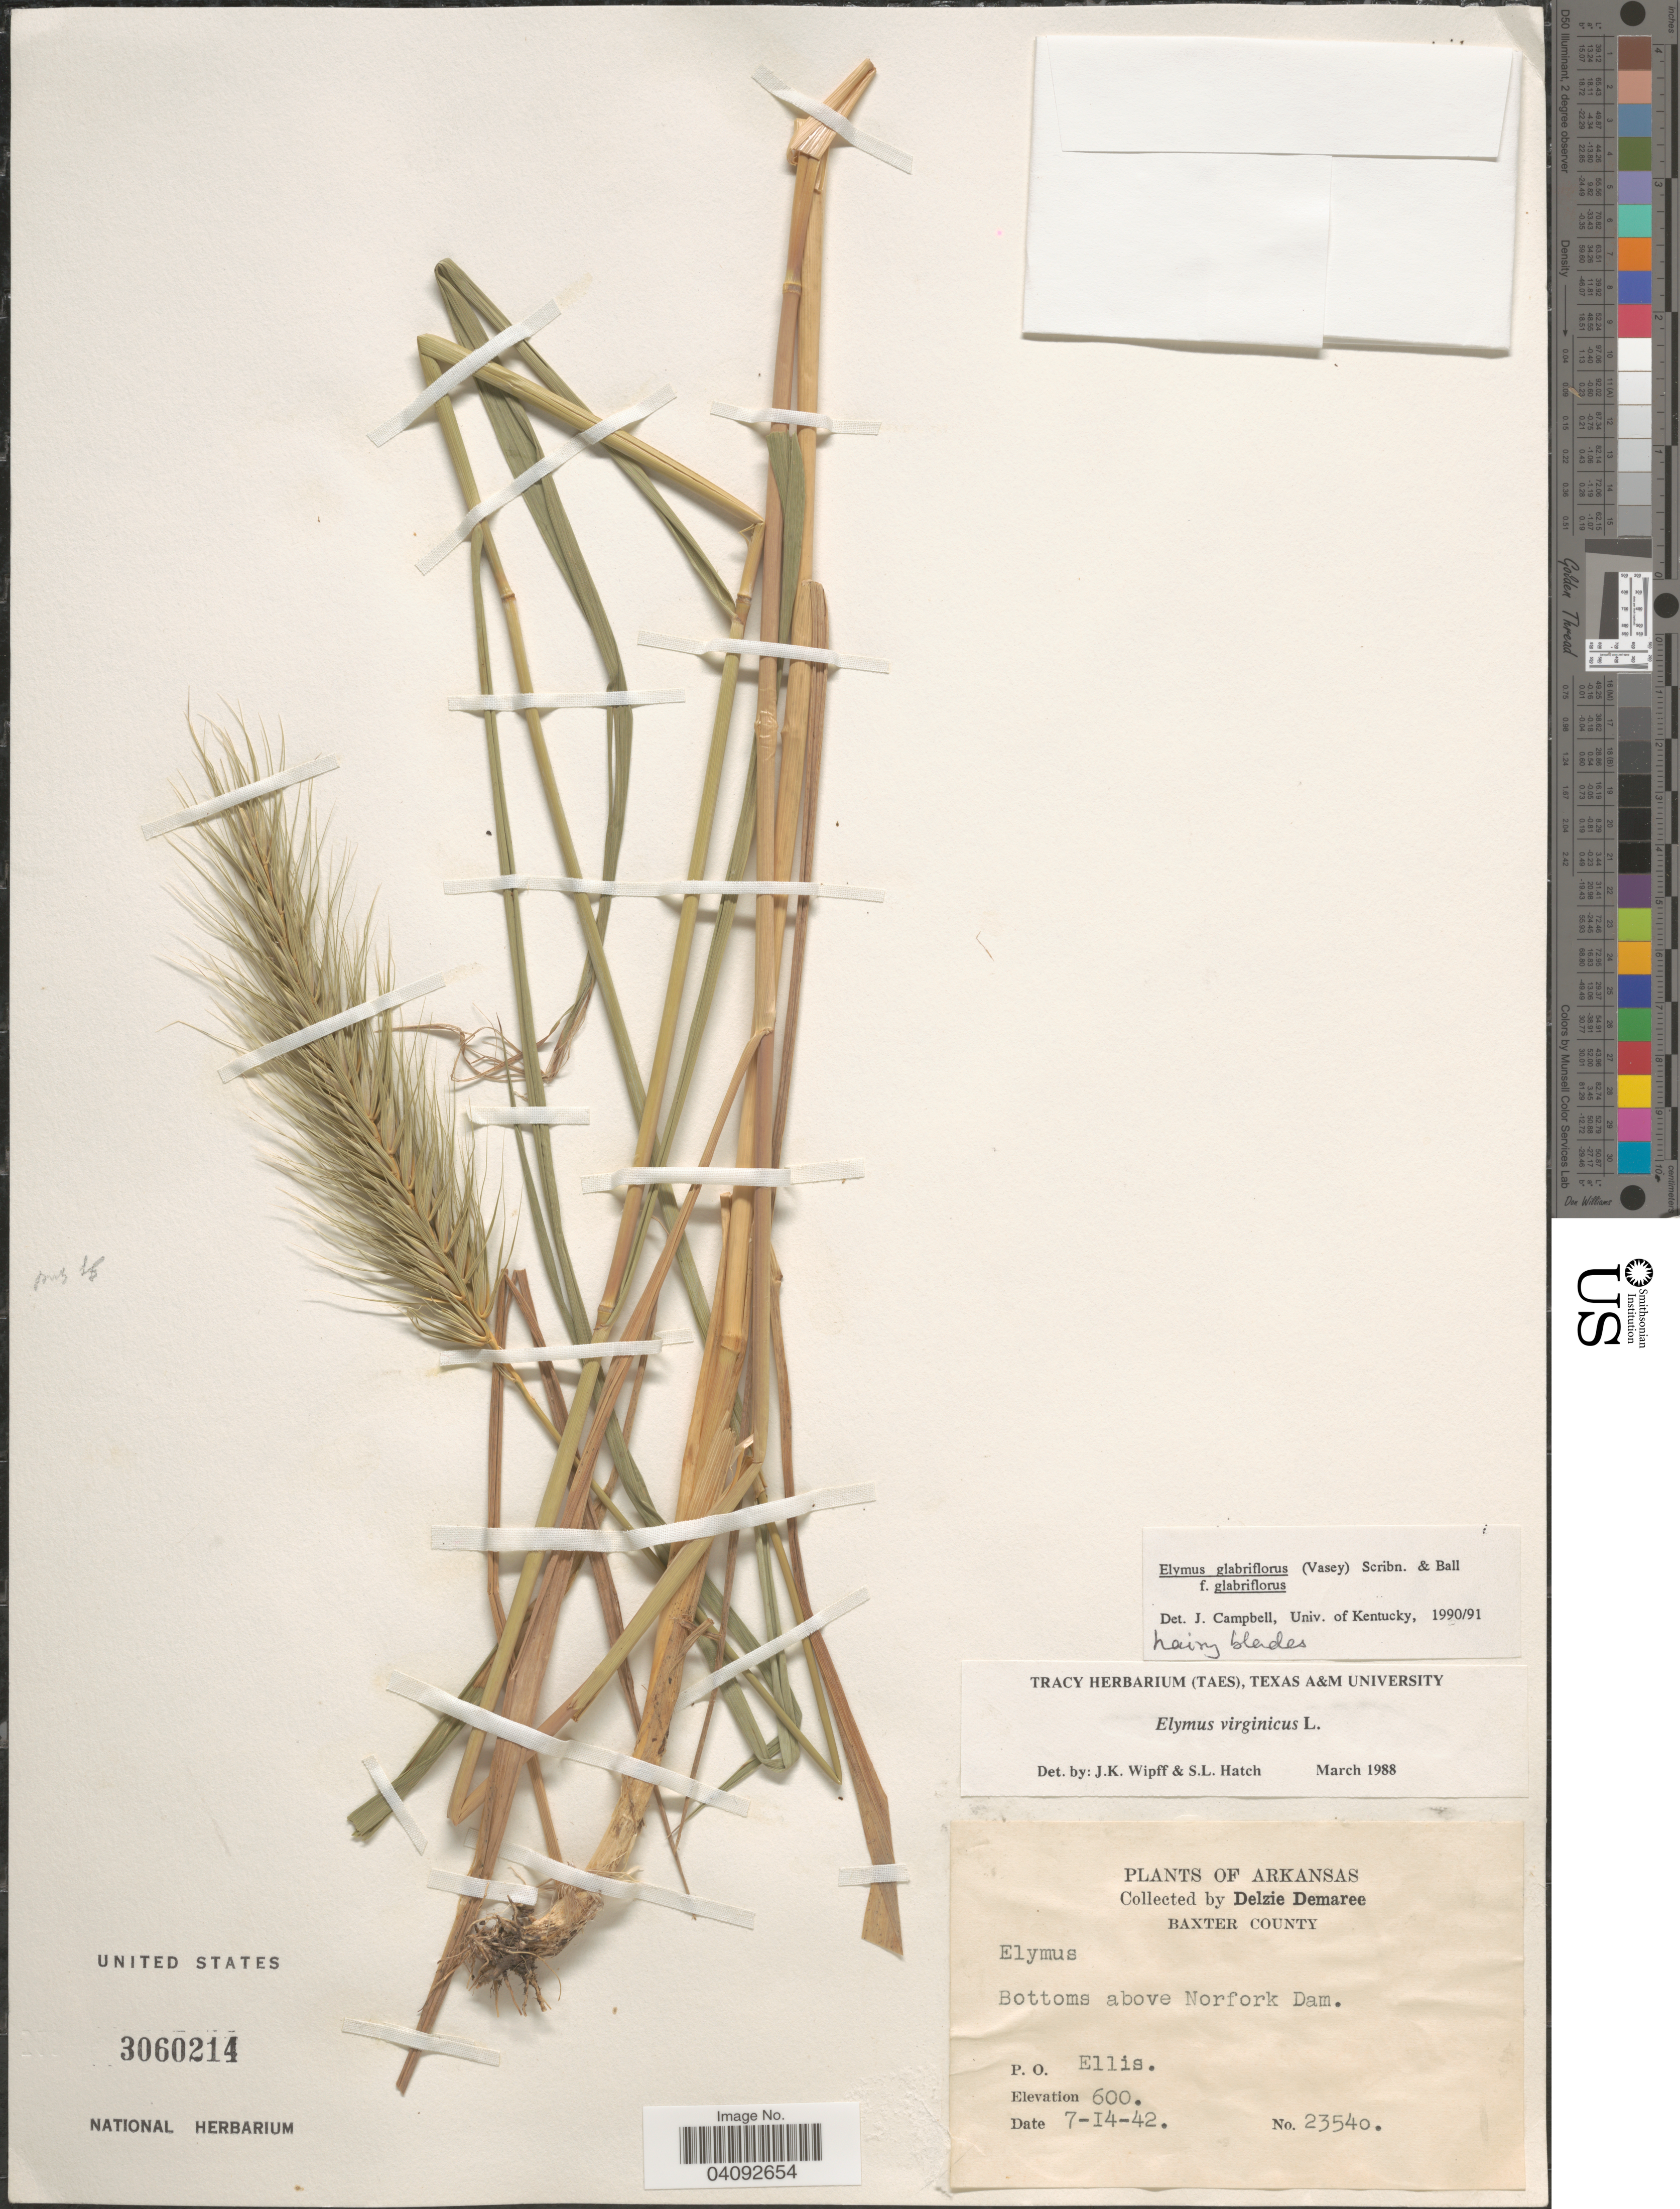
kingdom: Plantae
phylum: Tracheophyta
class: Liliopsida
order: Poales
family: Poaceae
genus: Elymus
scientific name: Elymus glabriflorus var. glabriflorus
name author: (Vasey ex L.H. Dewey) Scribn. & C.R. Ball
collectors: D. Demaree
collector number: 23540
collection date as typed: Transcribed d/m/y: 14/7/42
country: United States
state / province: Arkansas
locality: Baxter County. Bottoms above Norfork Dam. P.O. Ellis.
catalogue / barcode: US 3060214